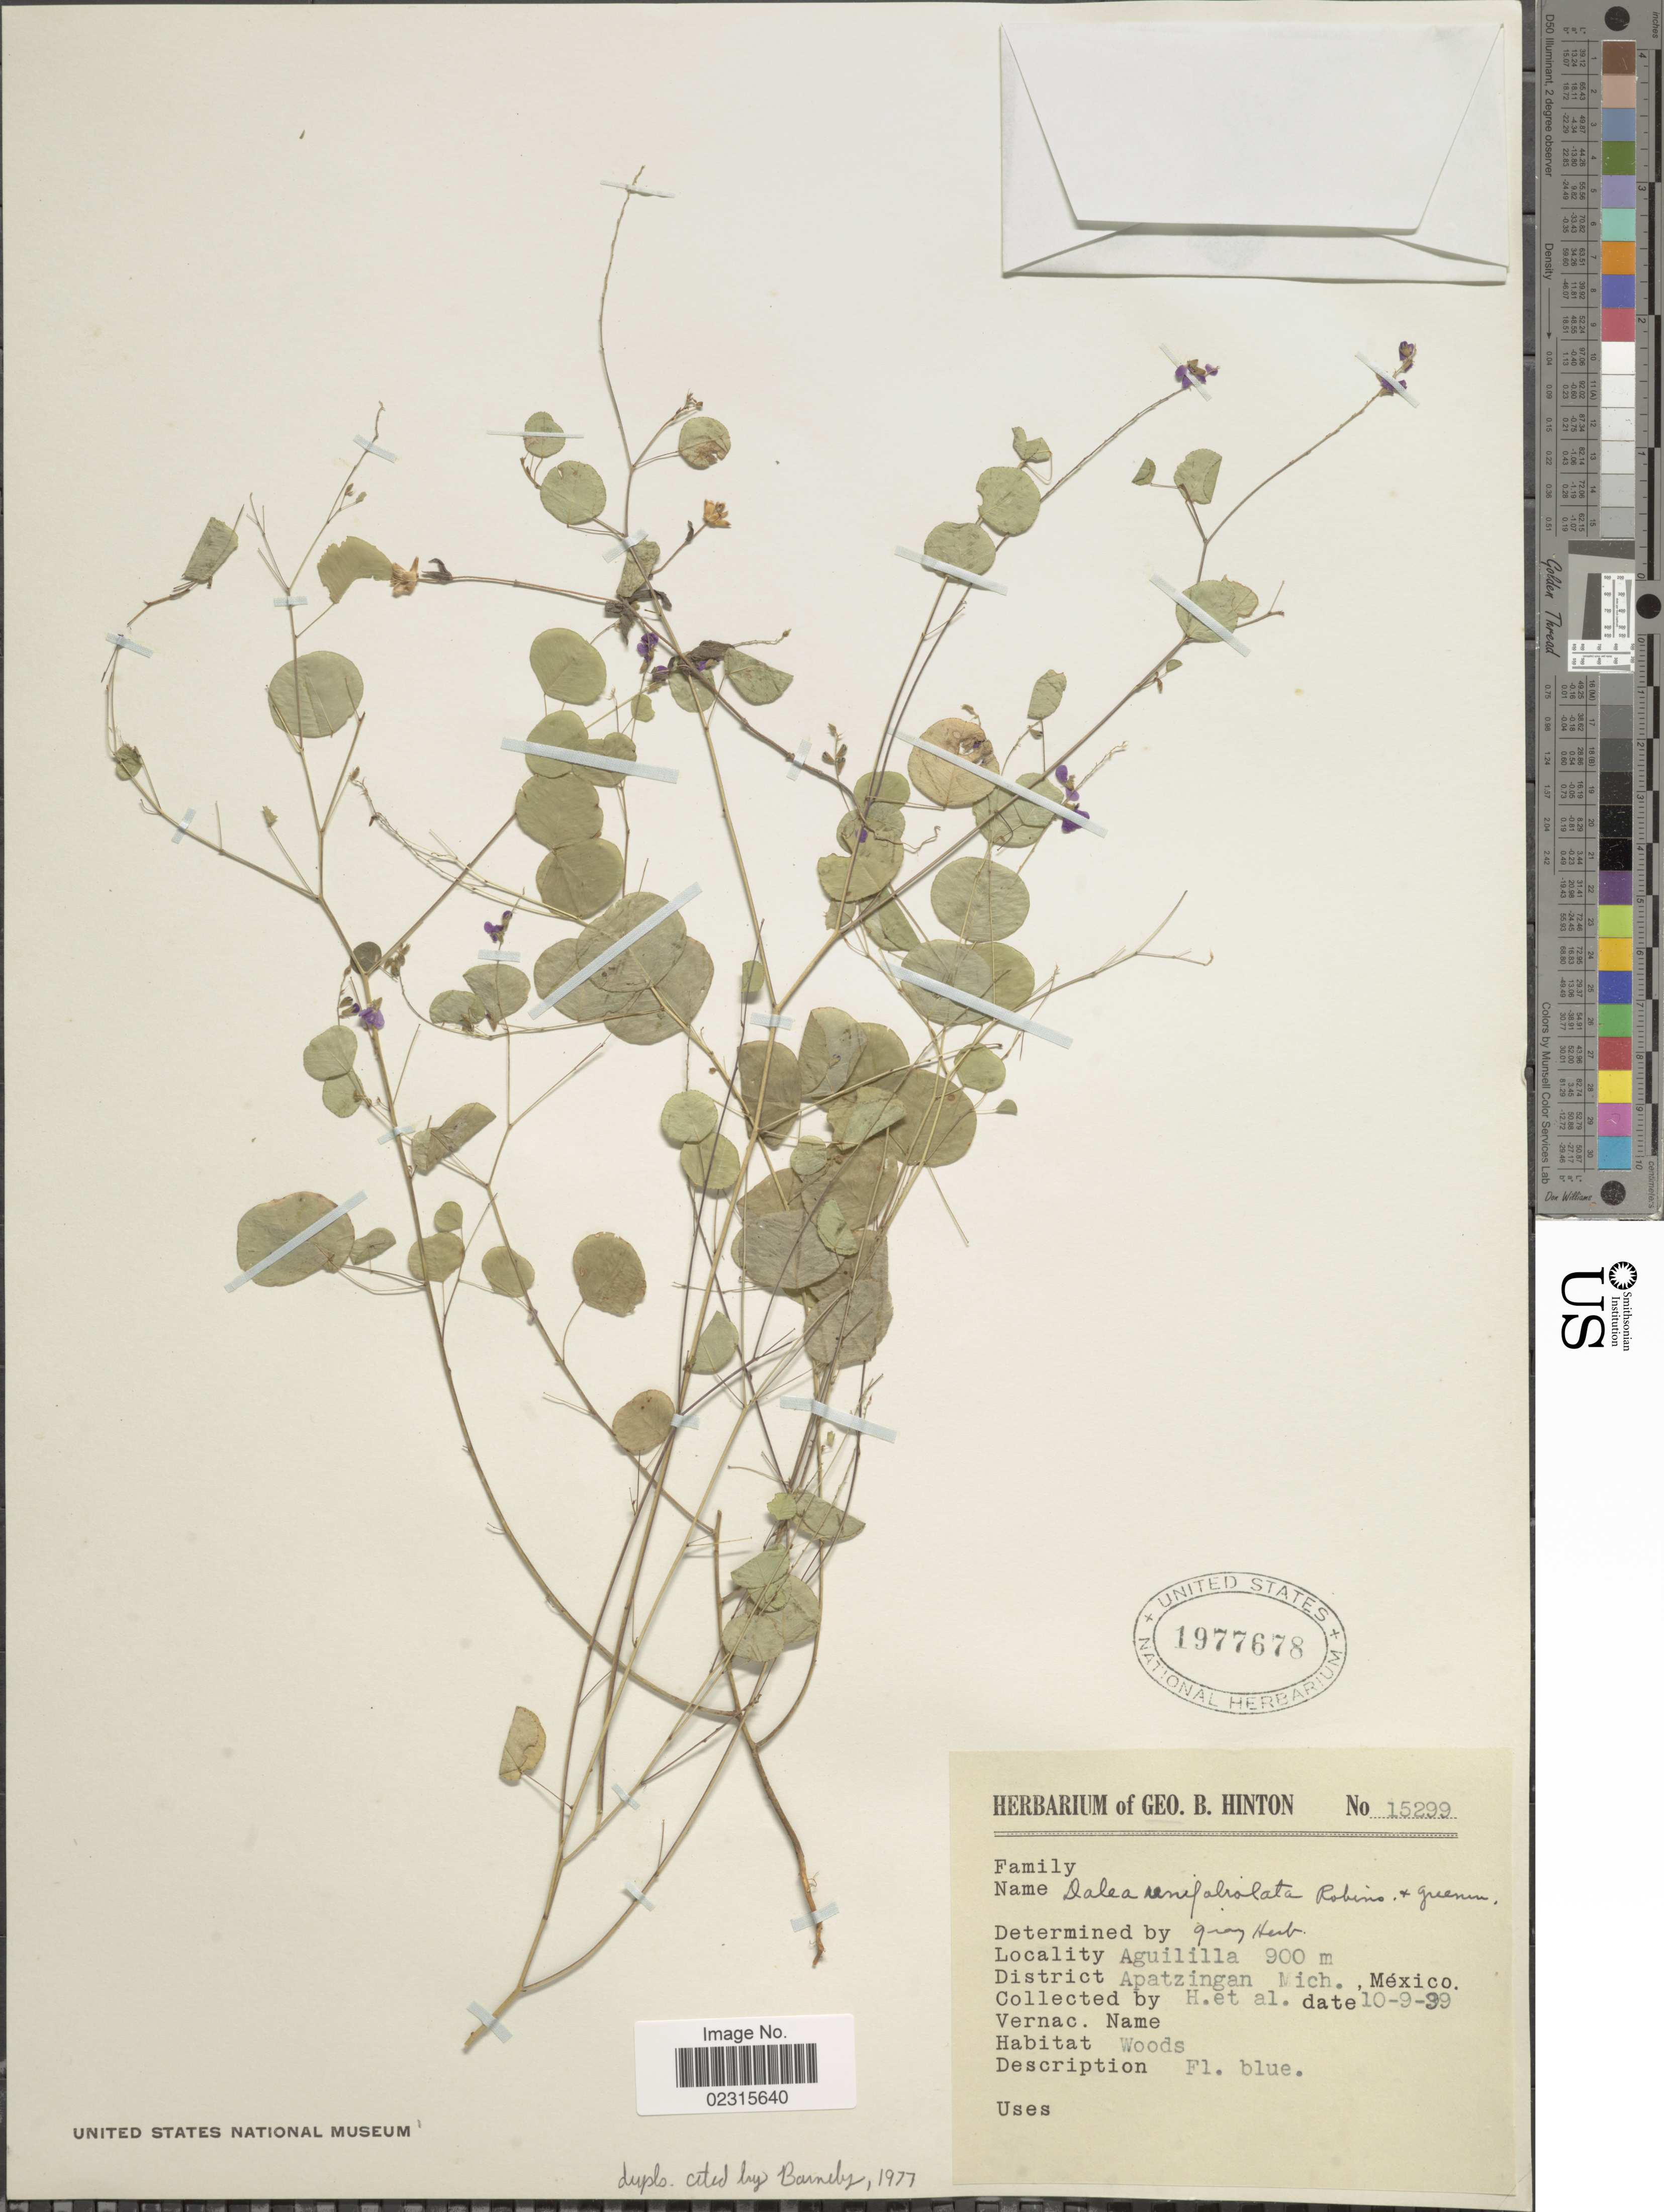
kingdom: Plantae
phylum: Tracheophyta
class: Magnoliopsida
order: Fabales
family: Fabaceae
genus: Marina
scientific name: Marina unifoliolata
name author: (B.L. Rob. & Greenm.) Barneby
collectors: G. B. Hinton & et al.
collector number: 15299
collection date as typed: Transcribed d/m/y: 9/10/99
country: Mexico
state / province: Michoacán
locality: Aguililla, District Apatzingan Mich., Mexico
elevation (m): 900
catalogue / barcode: US 1977678